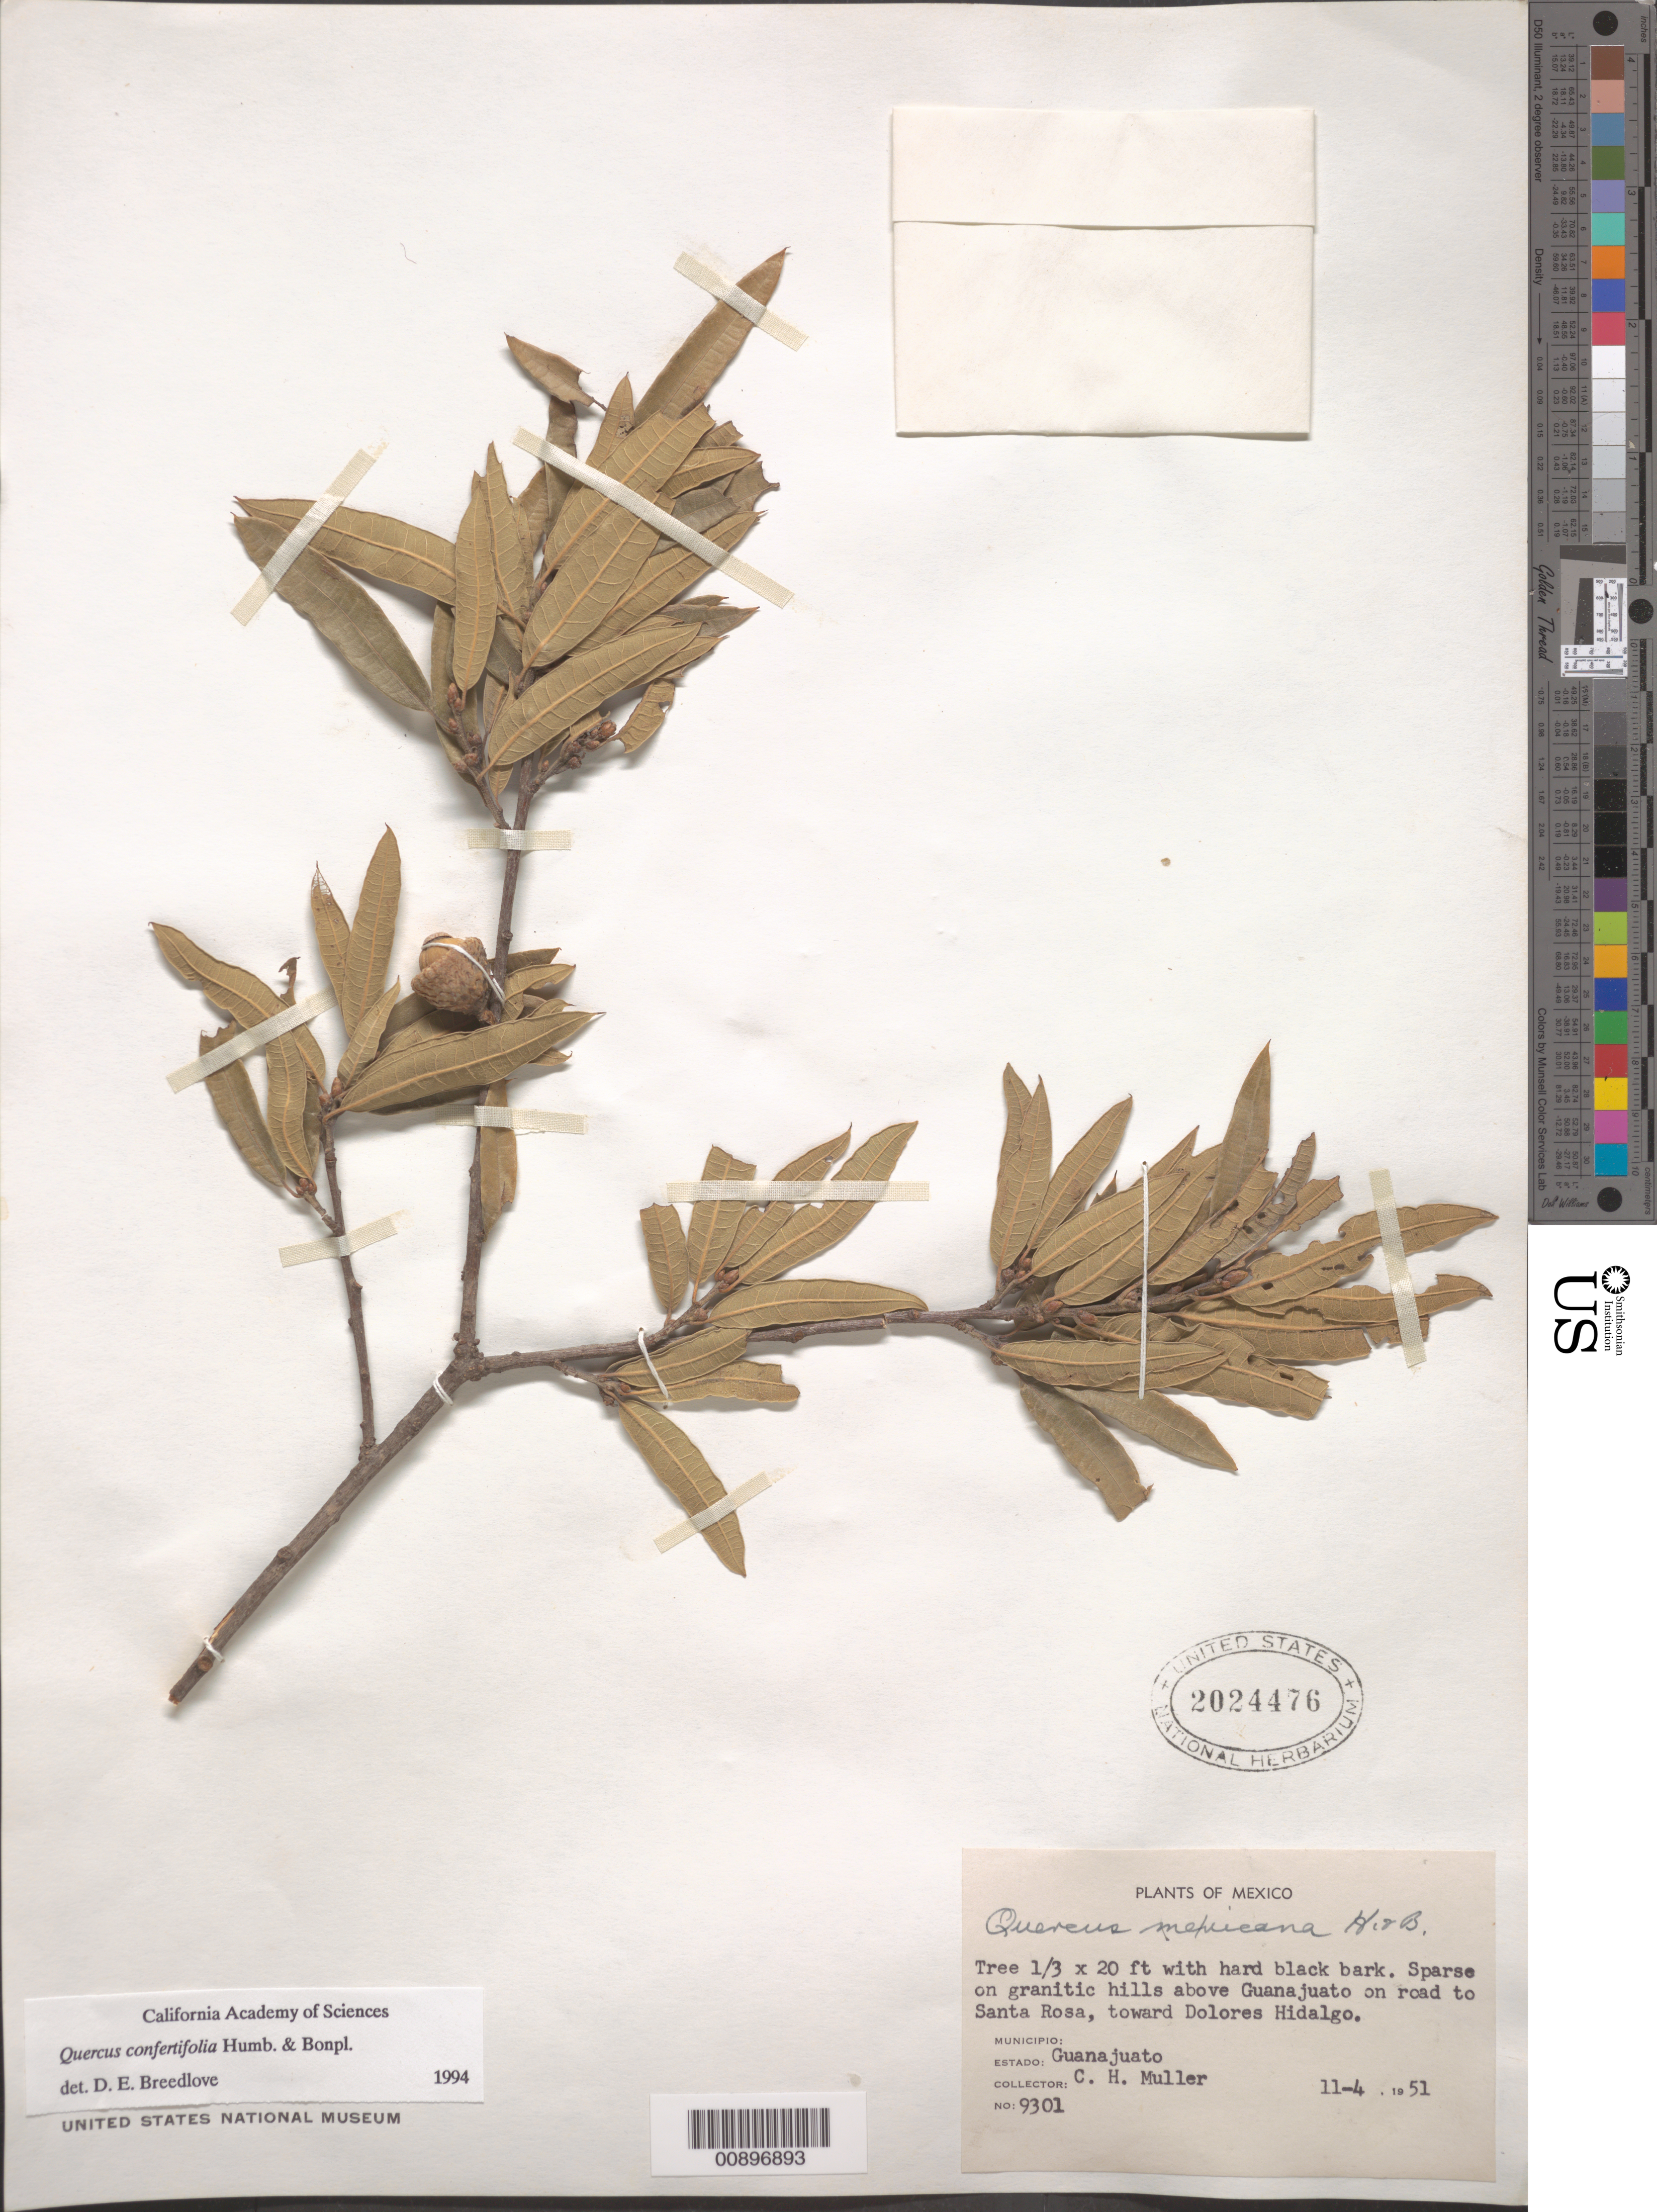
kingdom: Plantae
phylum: Tracheophyta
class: Magnoliopsida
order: Fagales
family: Fagaceae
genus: Quercus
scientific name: Quercus confertifolia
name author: Humb. & Bonpl.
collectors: C. H. Muller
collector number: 9301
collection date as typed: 04 Nov 1951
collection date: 1951-11-04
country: Mexico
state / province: Guanajuato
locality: Granitic hills above Guanajuato on road to Santa Rosa, toward Dolores Hidalgo.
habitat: On granitic hills.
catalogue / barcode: US 2024476